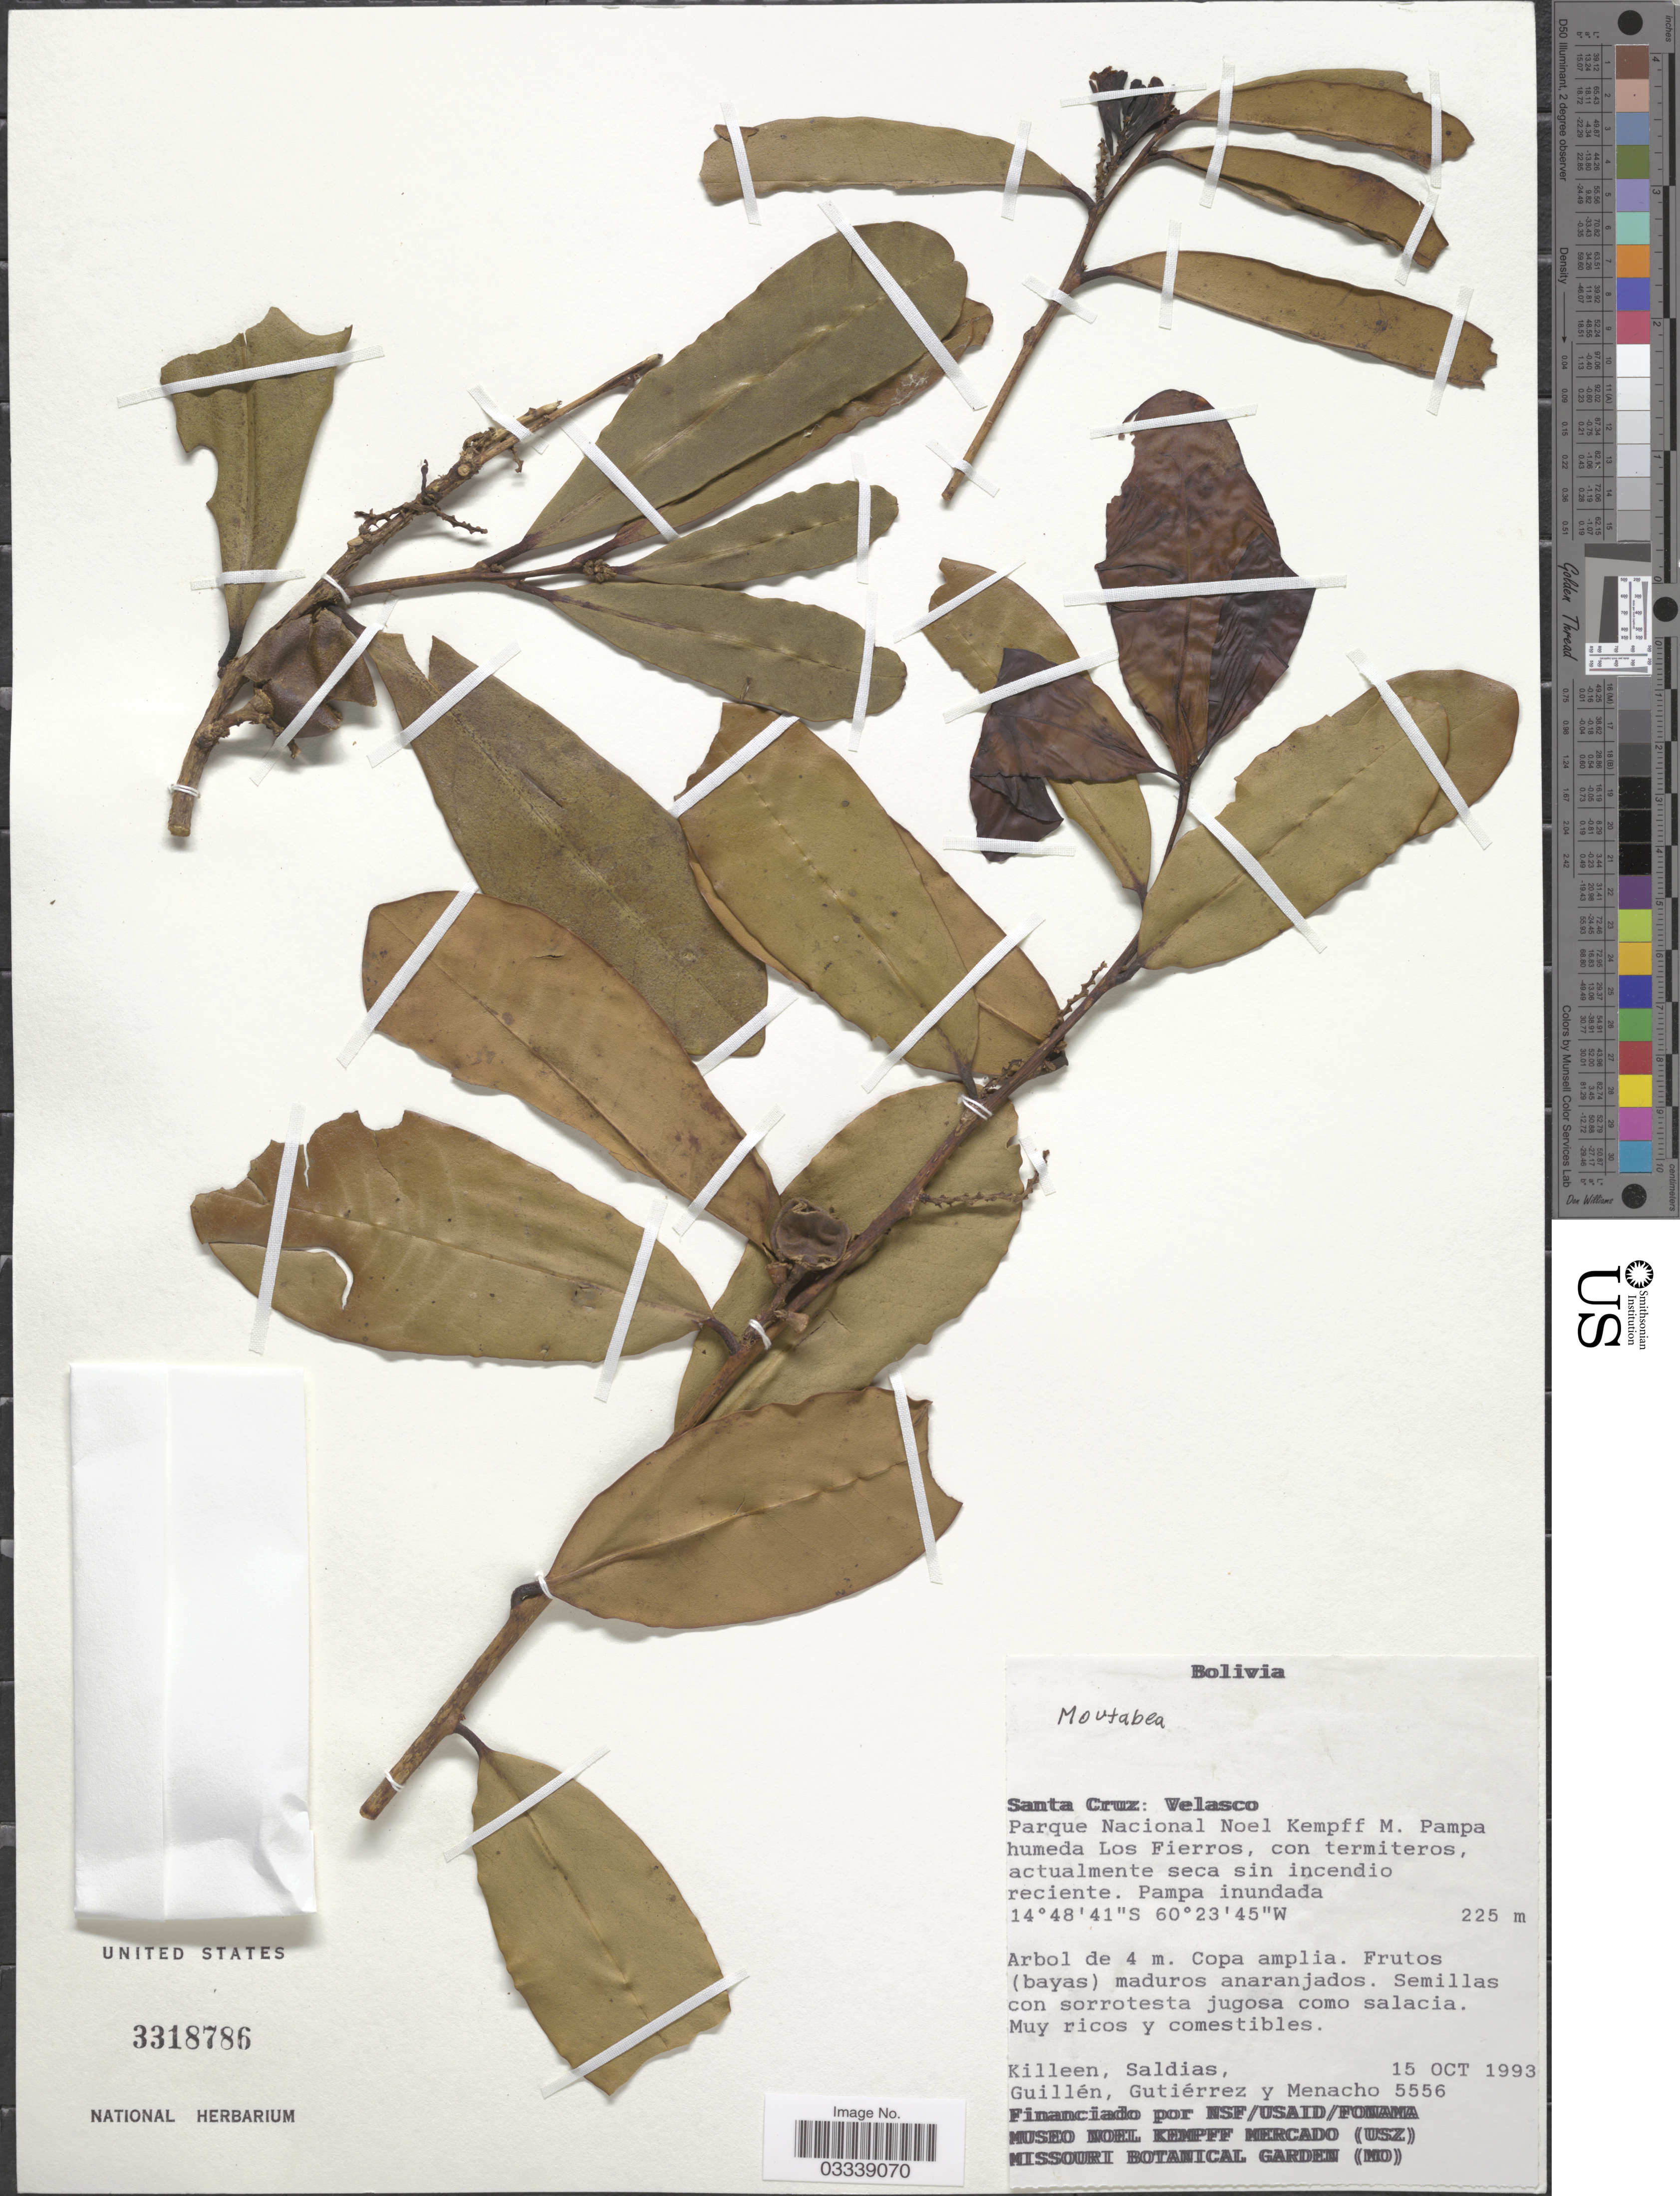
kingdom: Plantae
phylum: Tracheophyta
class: Magnoliopsida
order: Fabales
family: Polygalaceae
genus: Moutabea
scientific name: Moutabea sp.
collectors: Killeen, --, -. Saldias, -- Guillen, -. Gutierrez & Menacho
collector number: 5556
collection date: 1993-10-15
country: Bolivia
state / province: Santa Cruz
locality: Velasco. Parque Nacional Noel Kempff M. Pampa humeda Los Fierros, con termiteros, actualmente seca sin incendio reciente.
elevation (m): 225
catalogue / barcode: US 3318786